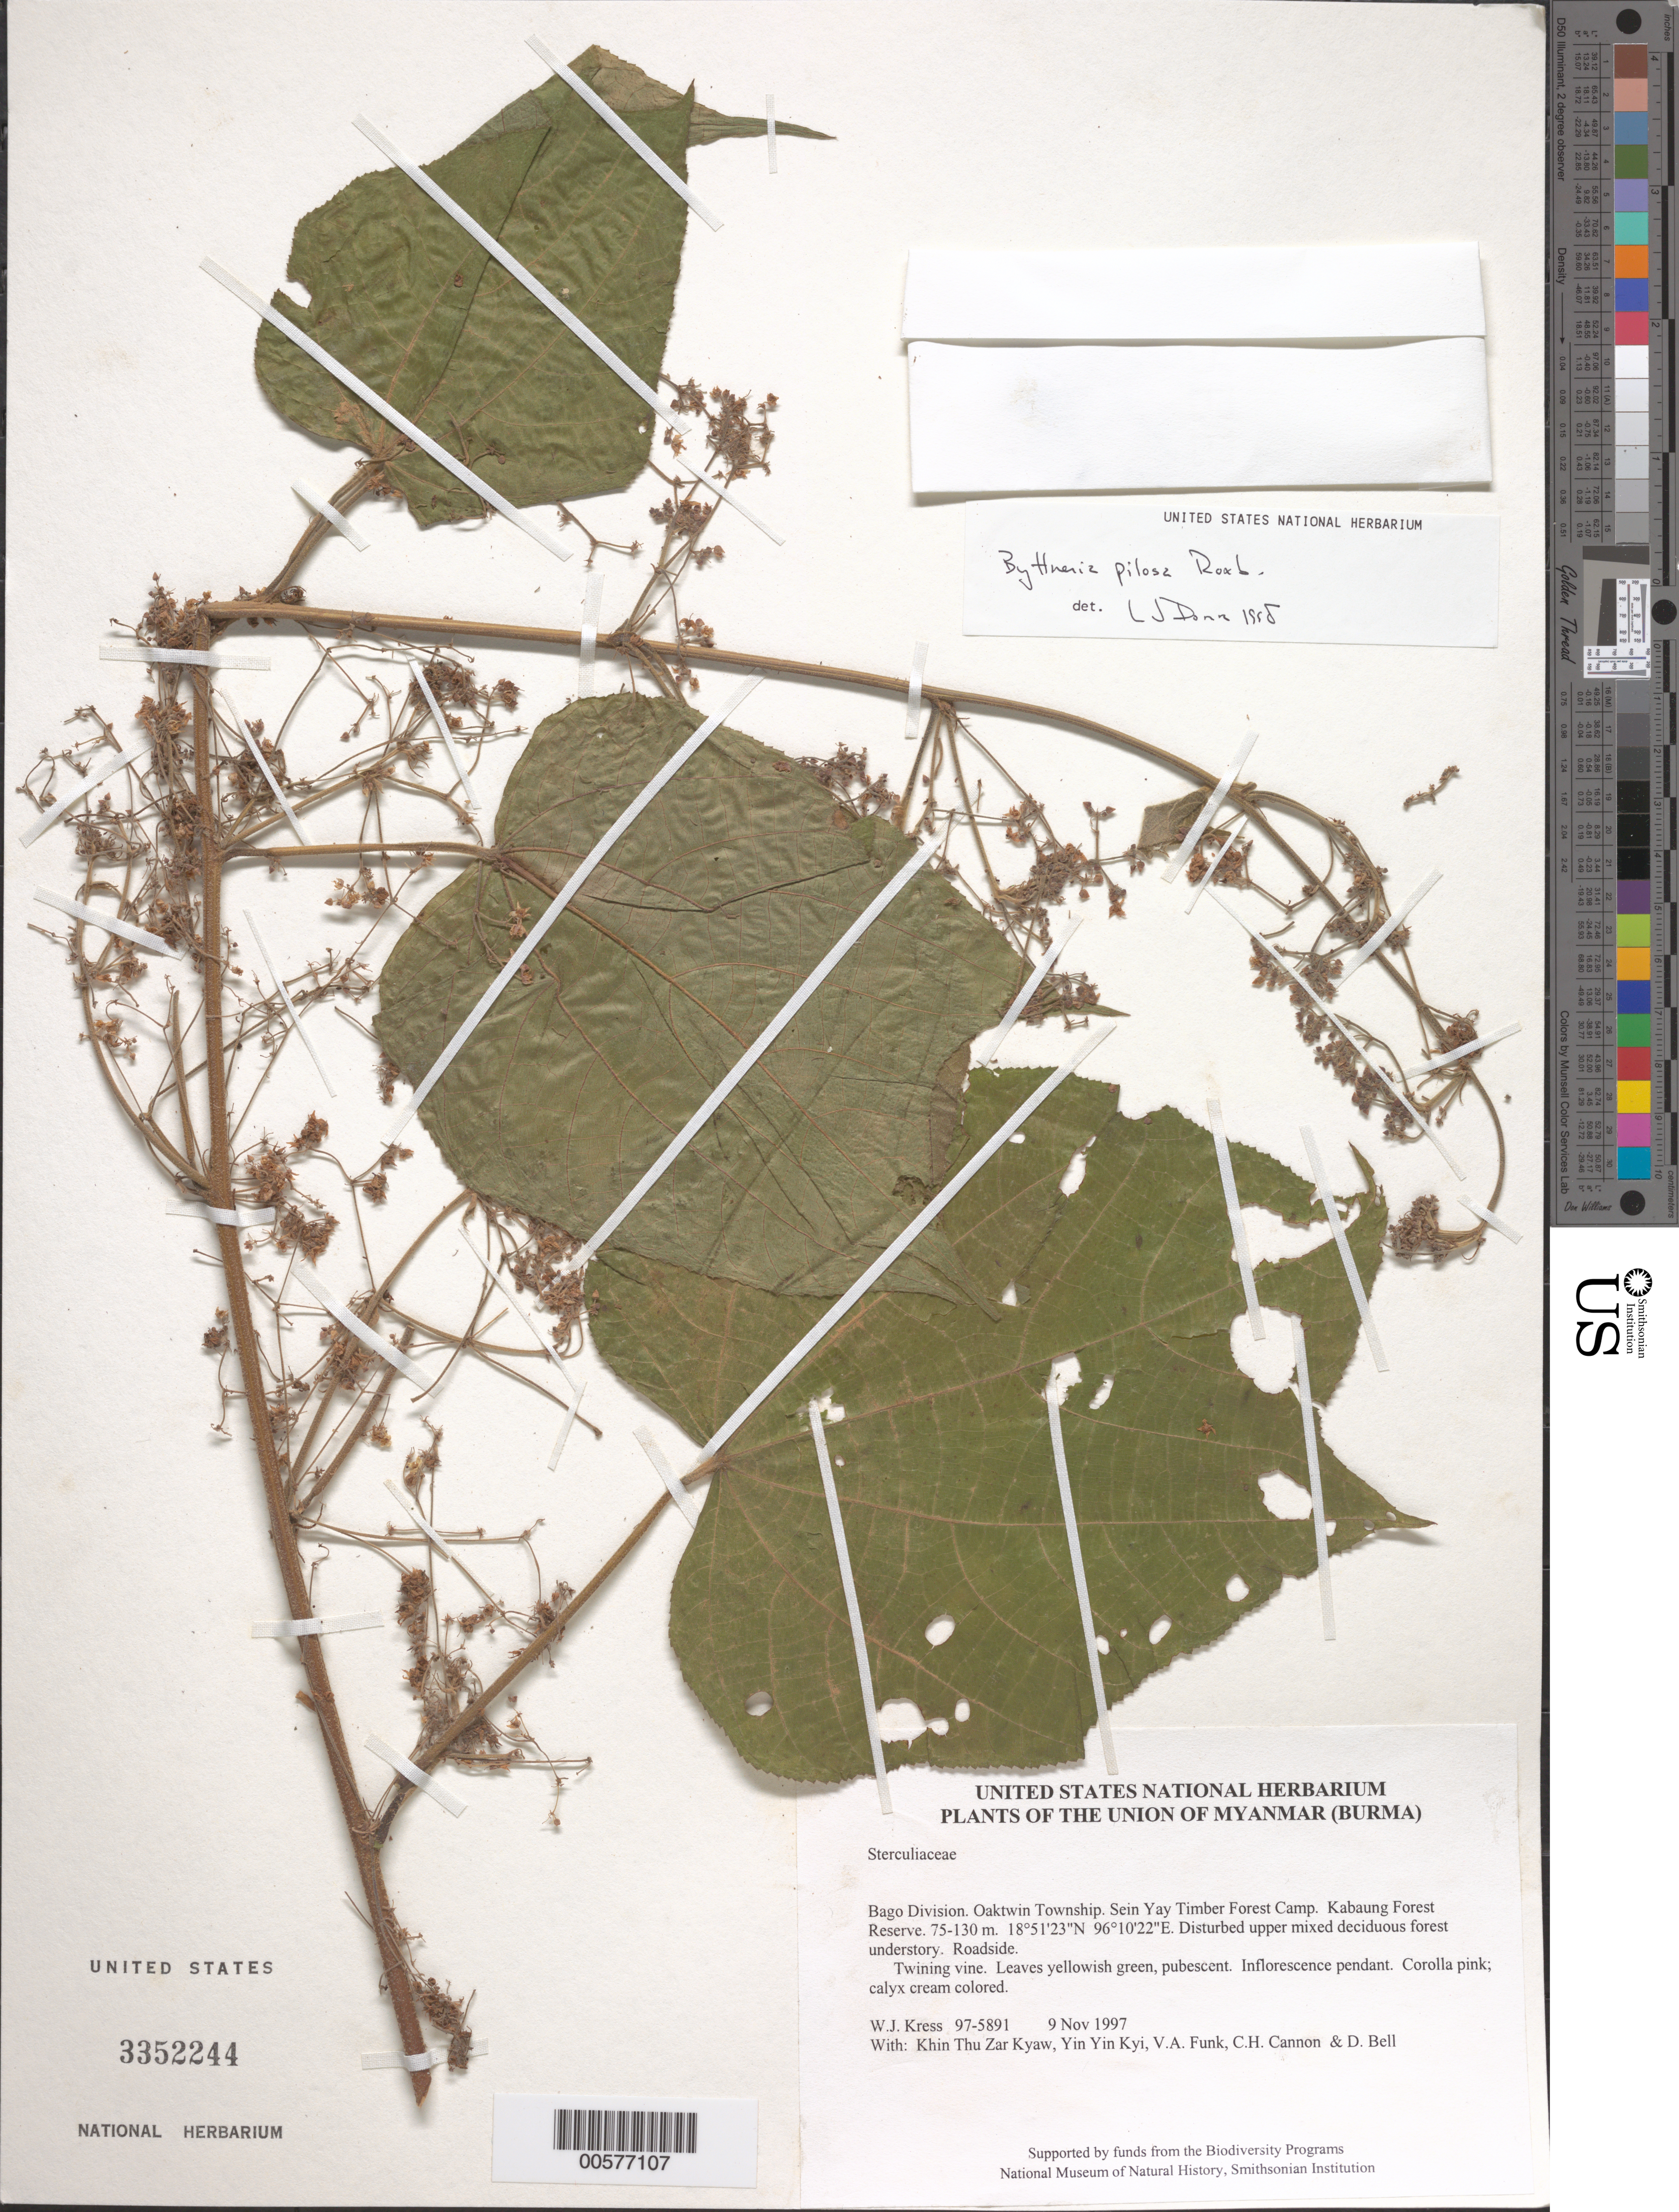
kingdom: Plantae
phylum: Tracheophyta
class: Magnoliopsida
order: Malvales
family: Malvaceae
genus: Ayenia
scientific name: Ayenia elegans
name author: (Ridl.) Deroliya & S.L. Meena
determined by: Dorr, L. J., (BOT), Smithsonian Institution - National Museum of Natural History (UNITED STATES)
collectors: W. J. Kress, Khin Thu Zar Kyaw, Yin Yin Kyi, V. Funk, C. H. Cannon & D. A. Bell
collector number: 97-5891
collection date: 1997-11-09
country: Myanmar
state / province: Bago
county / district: Oaktwin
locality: Sein Yay Timber Forest Camp. Kabaung Forest Reserve.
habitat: Disturbed upper mixed deciduous forest understory. Roadside.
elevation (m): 75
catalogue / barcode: US 3352244